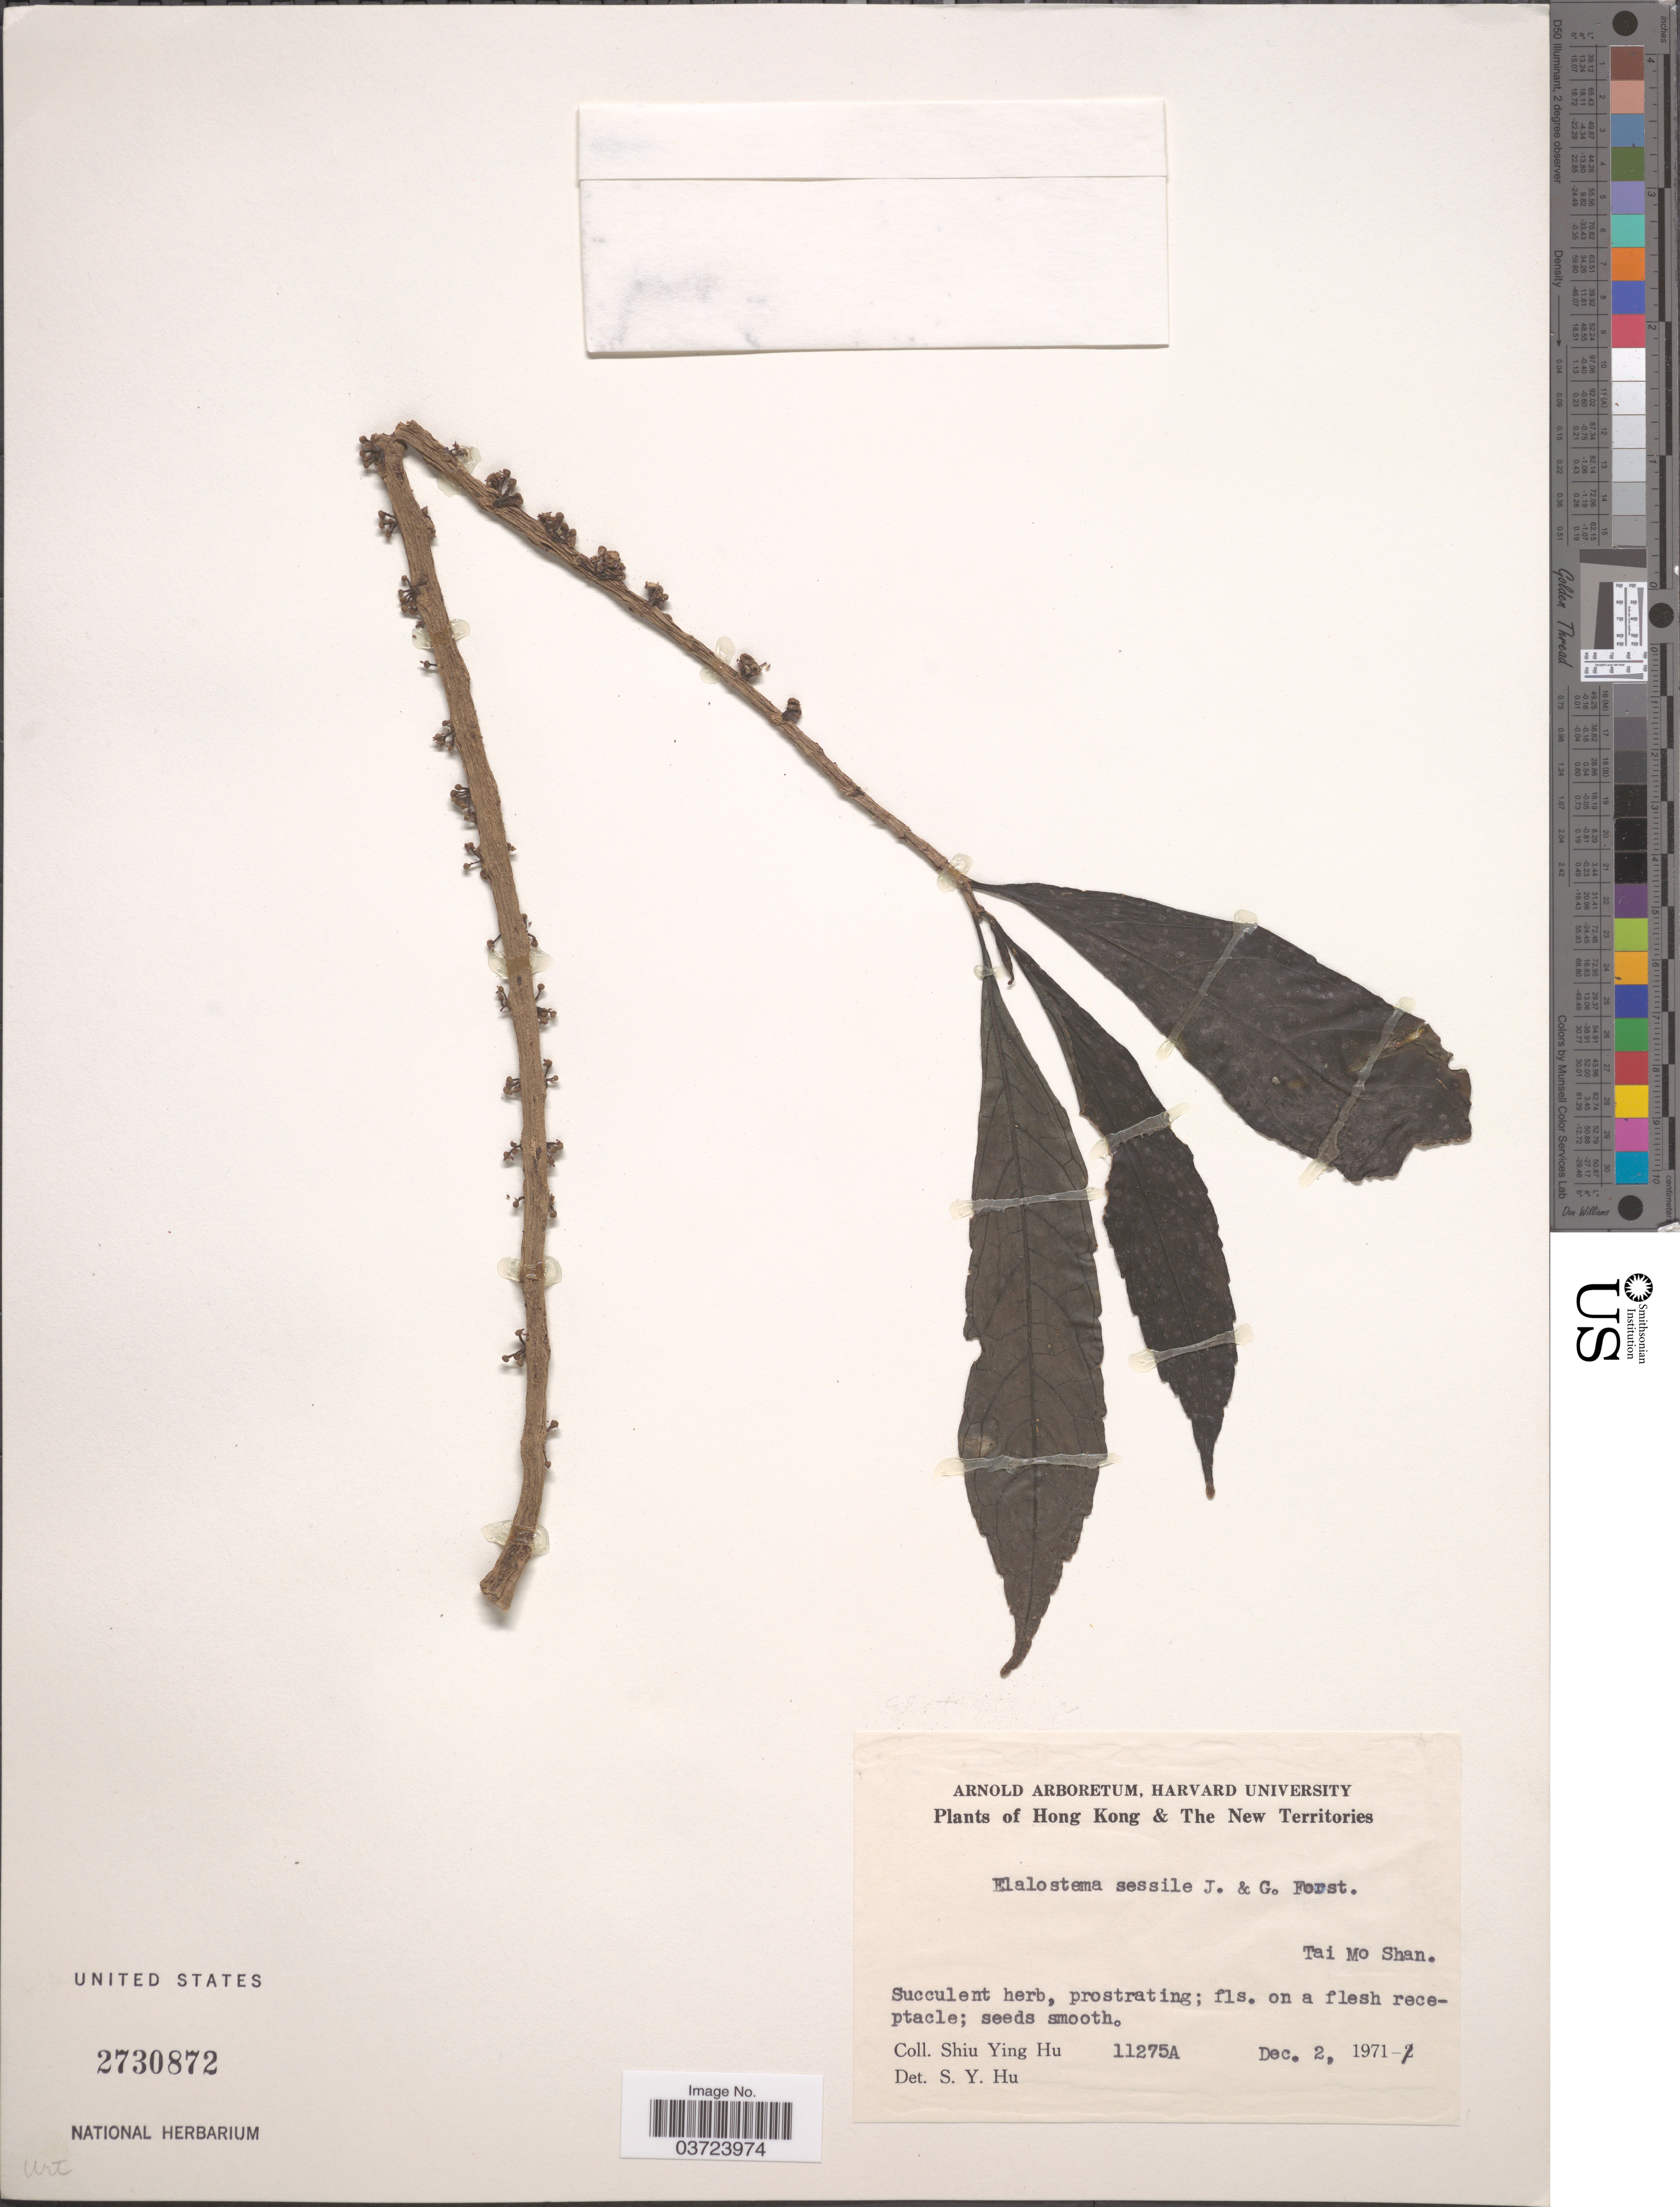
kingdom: Plantae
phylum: Tracheophyta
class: Magnoliopsida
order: Rosales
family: Urticaceae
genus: Elatostema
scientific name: Elatostema sessile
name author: J.R. Forst. & G. Forst.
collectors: S. Y. Hu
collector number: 1127A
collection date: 1971-12-02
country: China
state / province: Hong Kong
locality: The New Territories. Tai Mo Shan.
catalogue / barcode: US 2730872